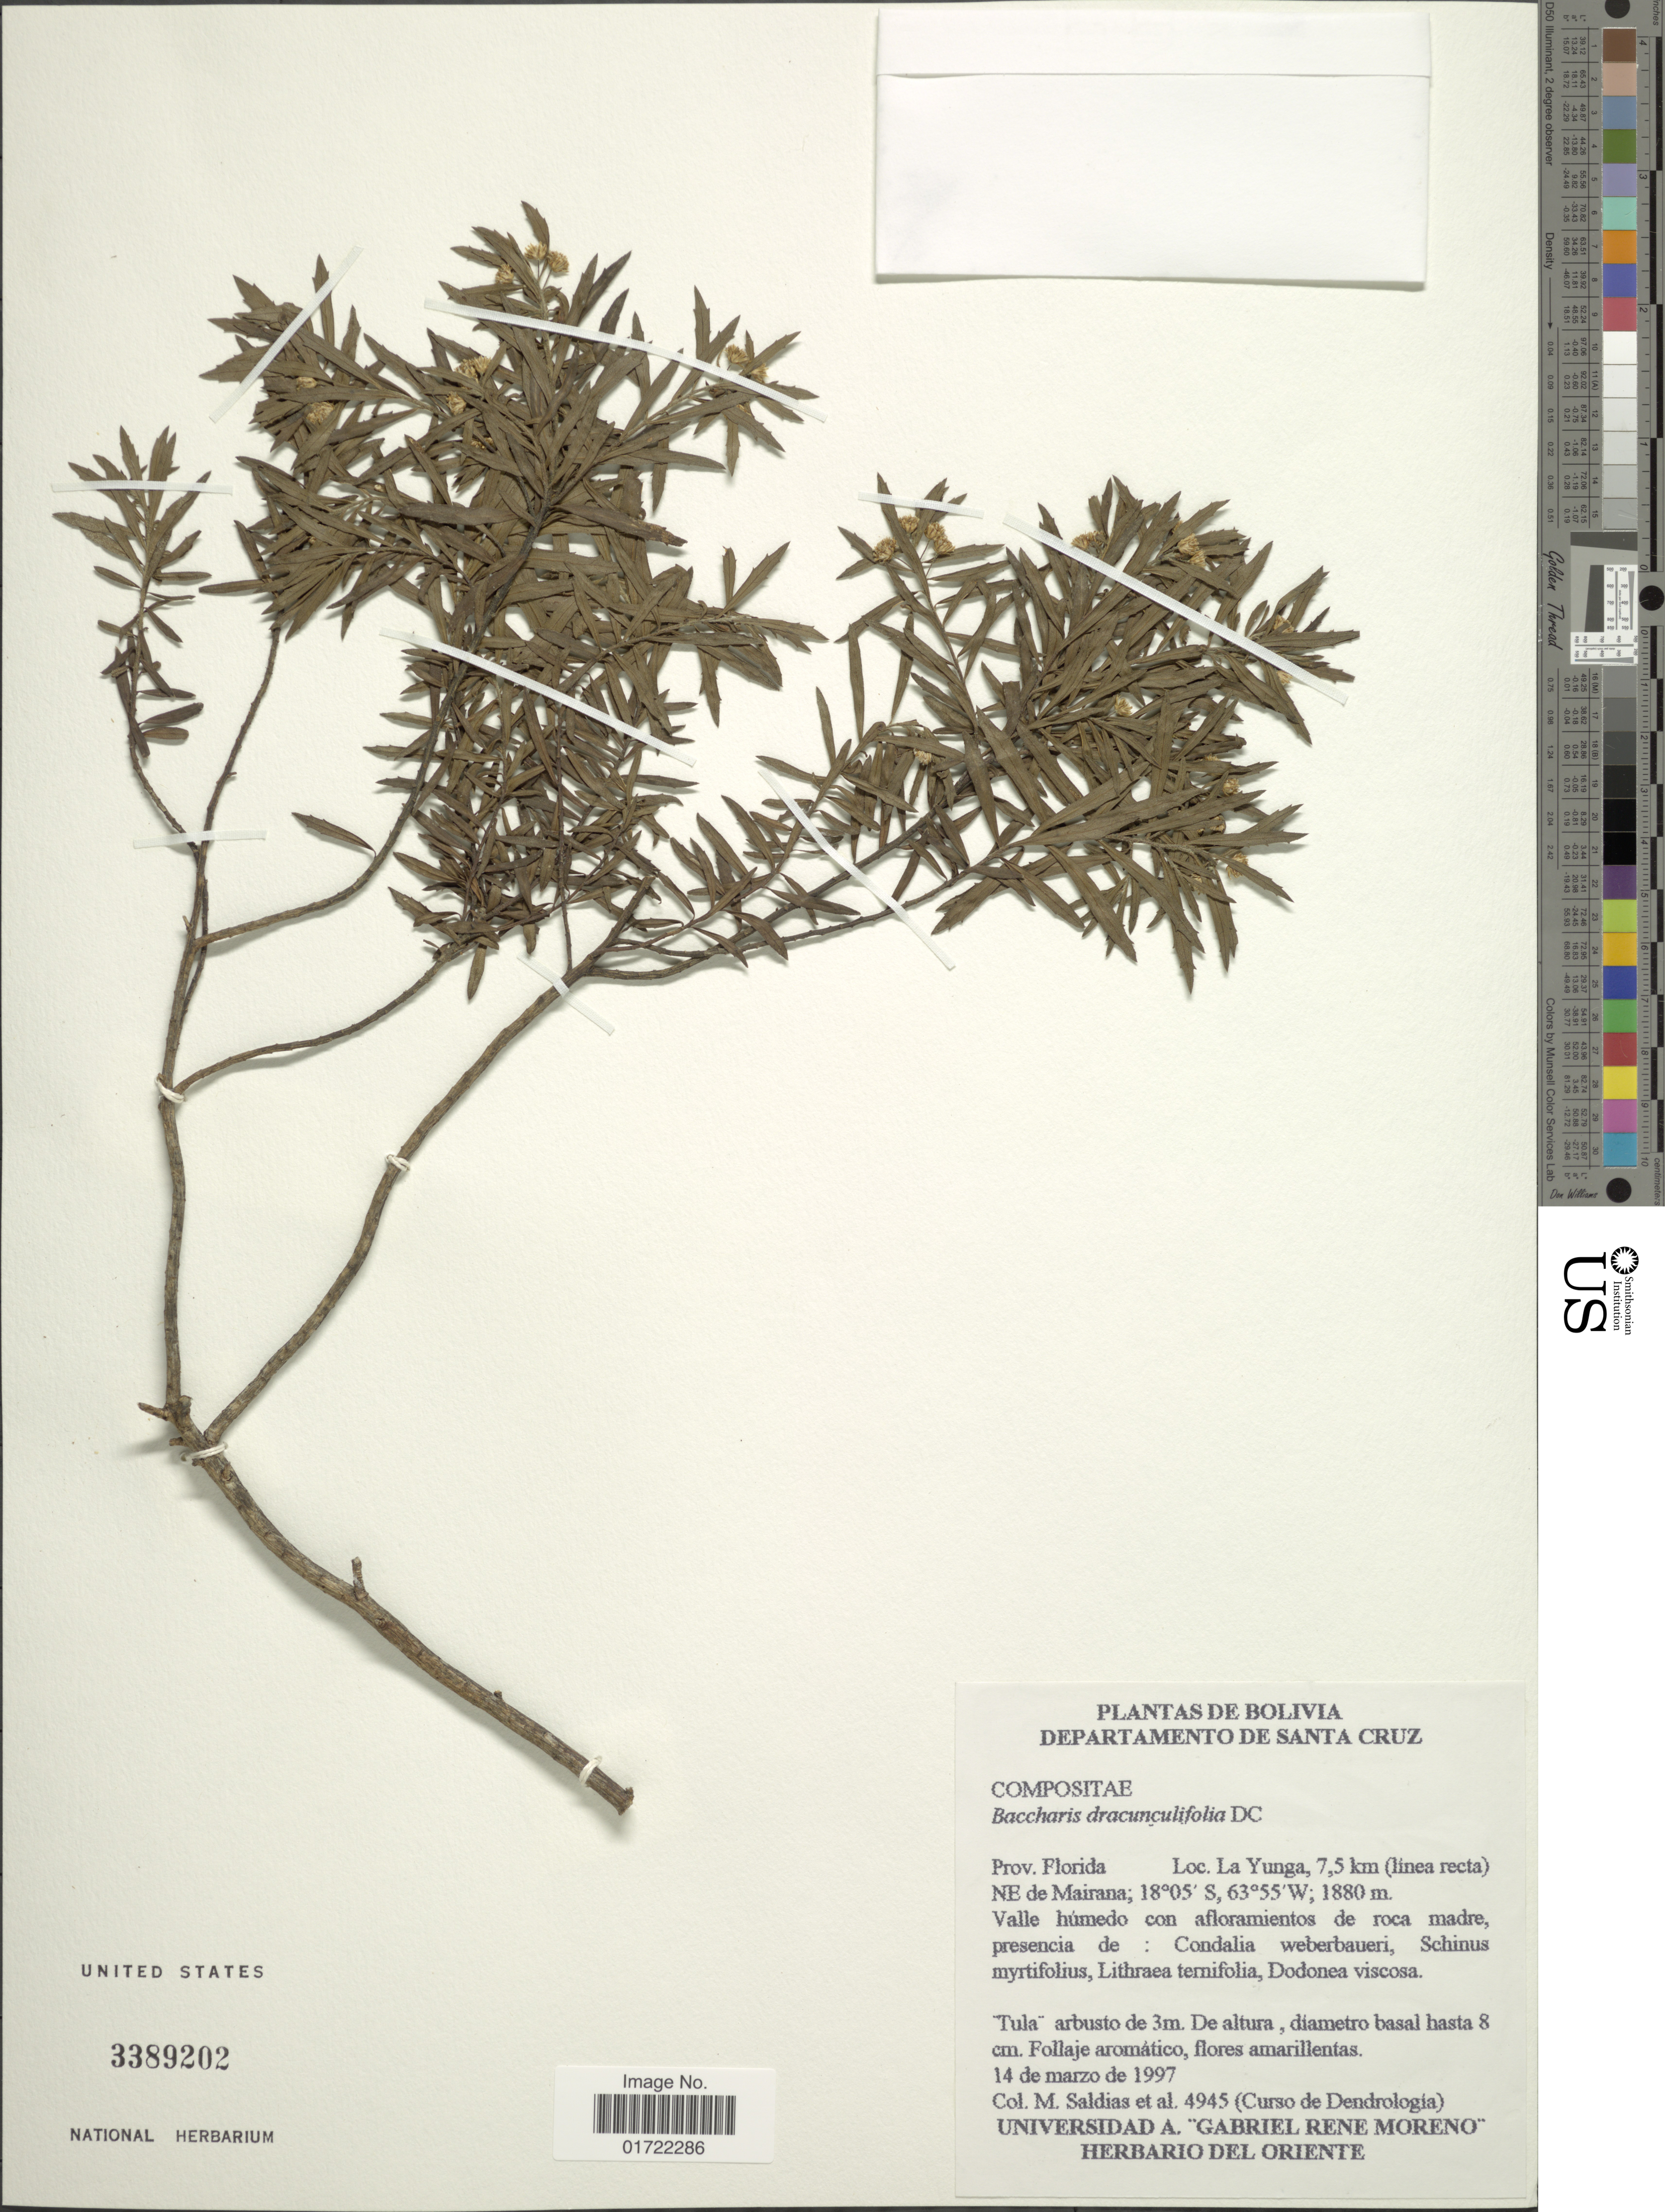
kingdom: Plantae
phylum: Tracheophyta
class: Magnoliopsida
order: Asterales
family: Asteraceae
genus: Baccharis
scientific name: Baccharis dracunculifolia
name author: DC.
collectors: M. Saldias & et al.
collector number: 4945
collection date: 1997-03-14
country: Bolivia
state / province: Santa Cruz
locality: Prov. Florida, La Yunga, 7.5 km (linea recta) NE de Mairana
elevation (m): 1880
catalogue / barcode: US 3389202